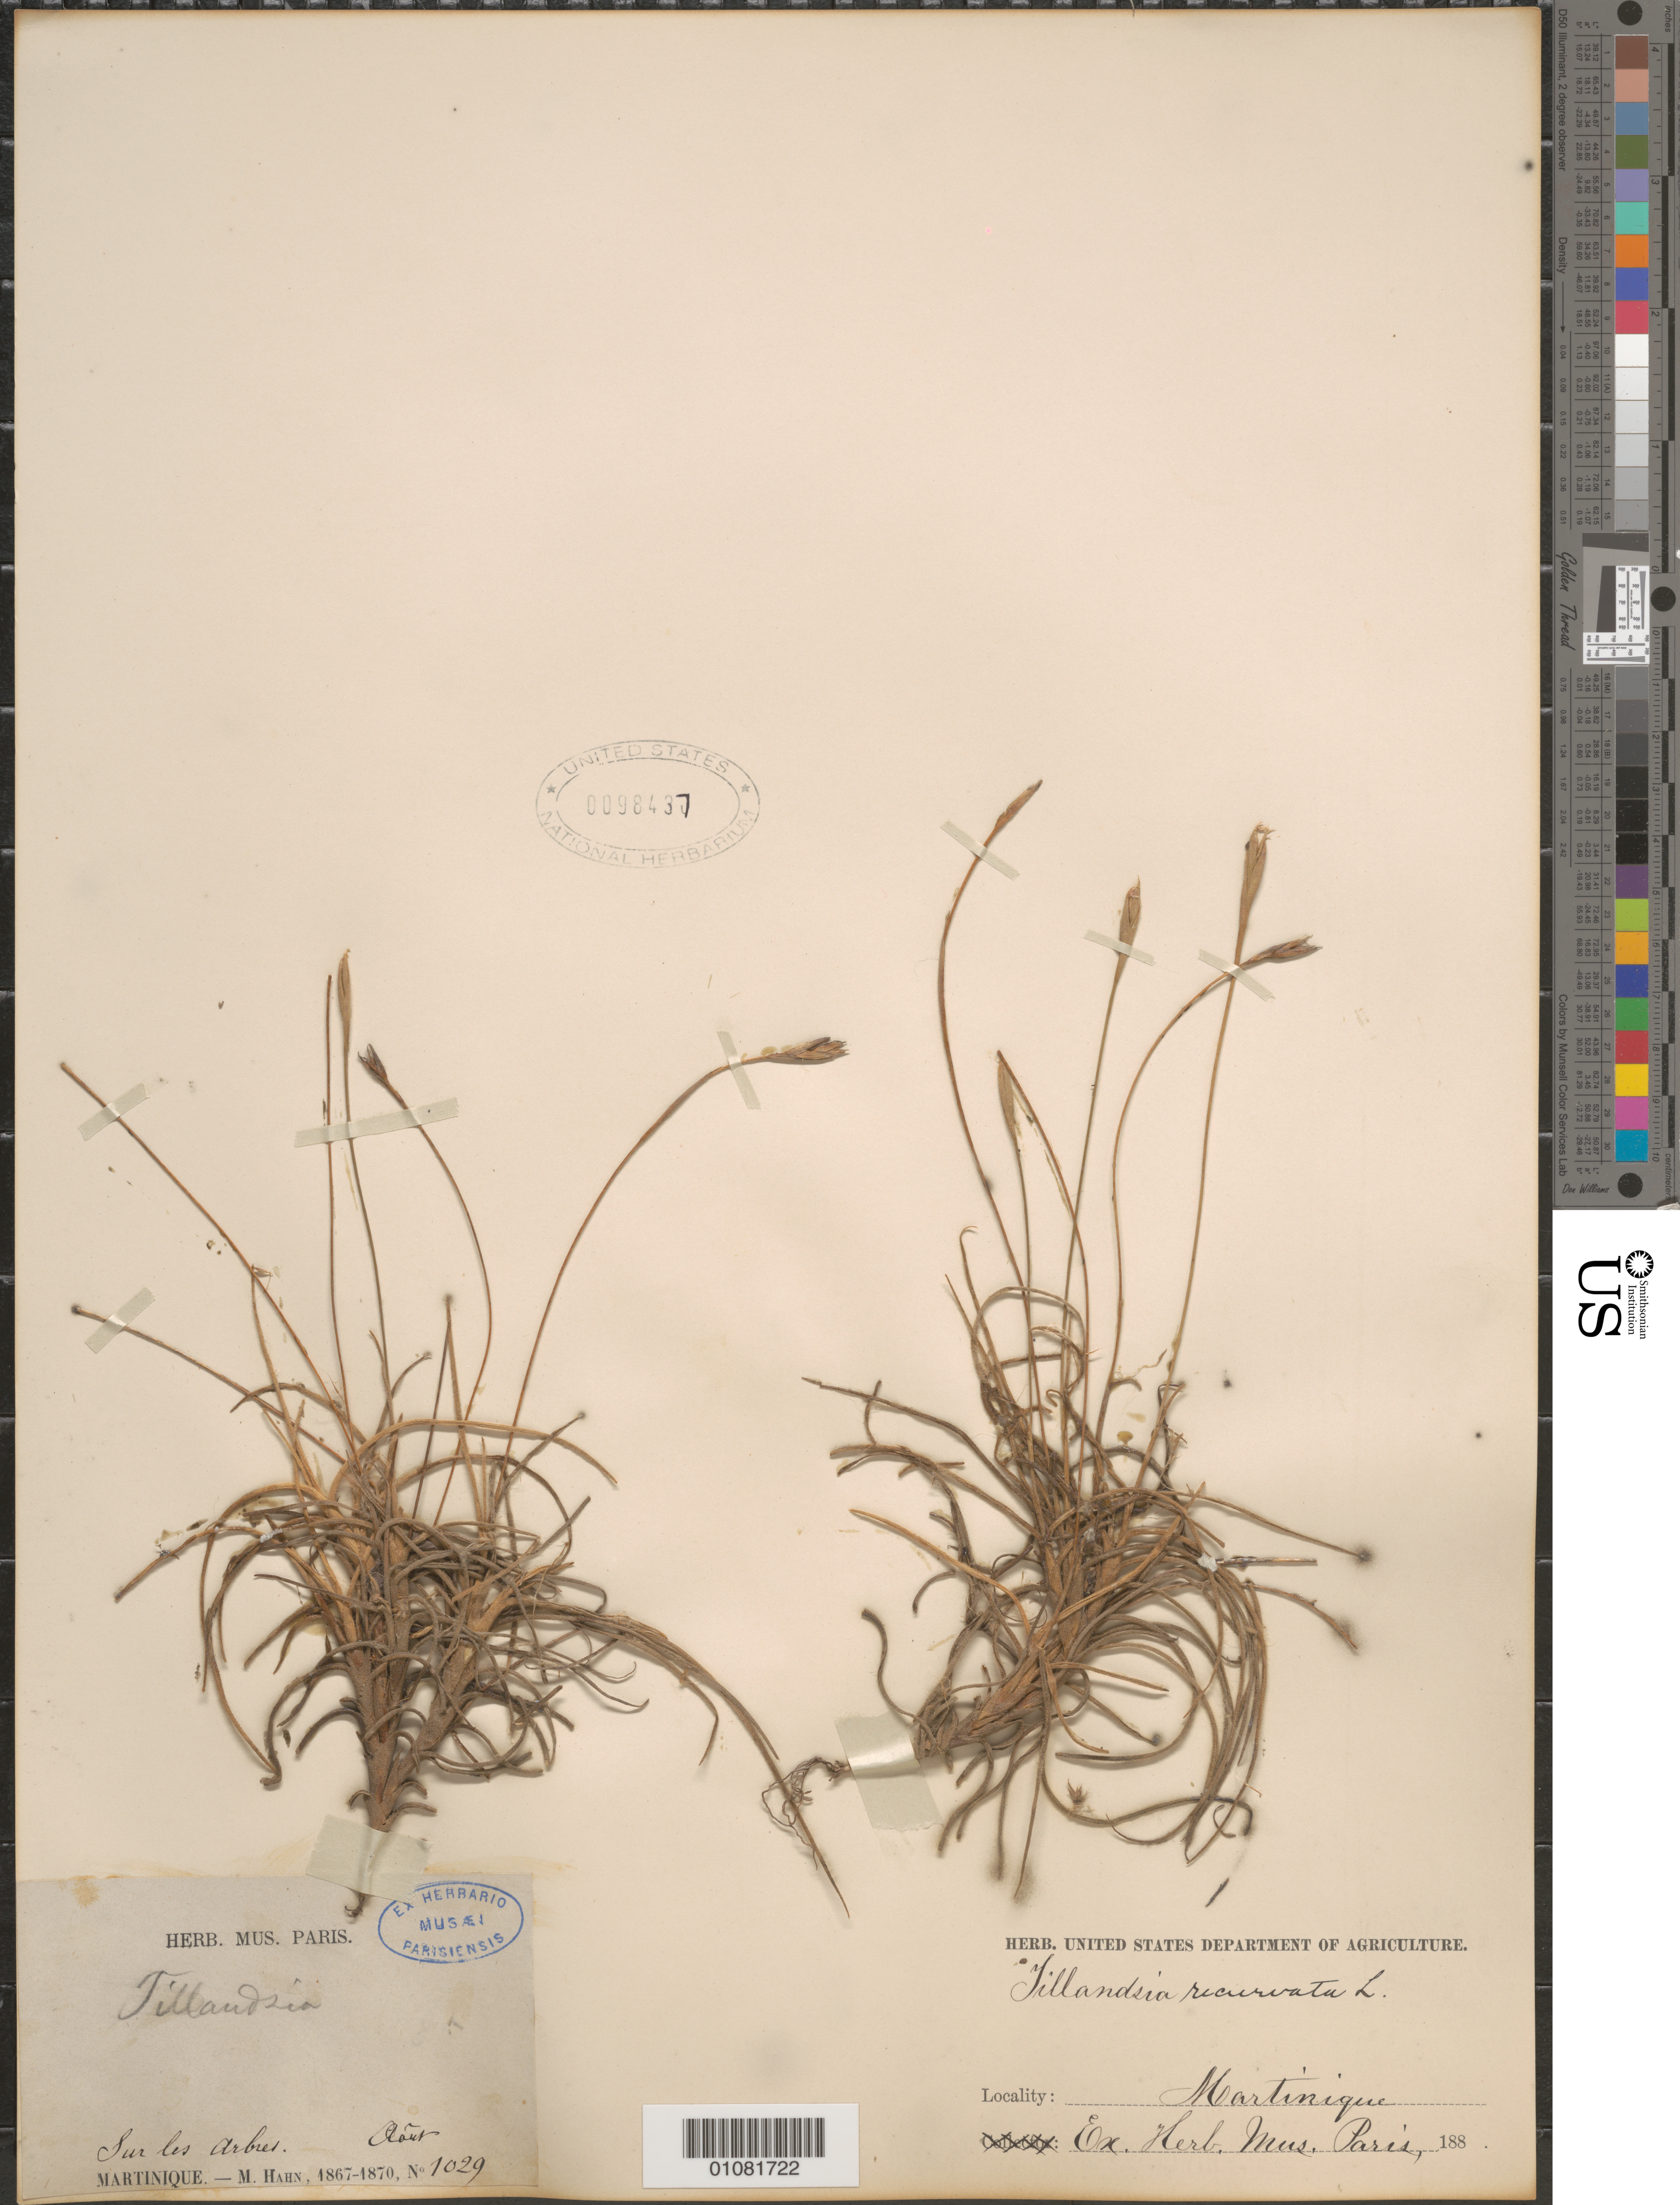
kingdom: Plantae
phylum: Tracheophyta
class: Liliopsida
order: Poales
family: Bromeliaceae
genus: Tillandsia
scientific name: Tillandsia recurvata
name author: L.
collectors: M. Hahn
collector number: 1029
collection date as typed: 1867 to -- --- 1870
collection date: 1867/1870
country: Martinique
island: Martinique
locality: Sur les arbres.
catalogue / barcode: US 98437